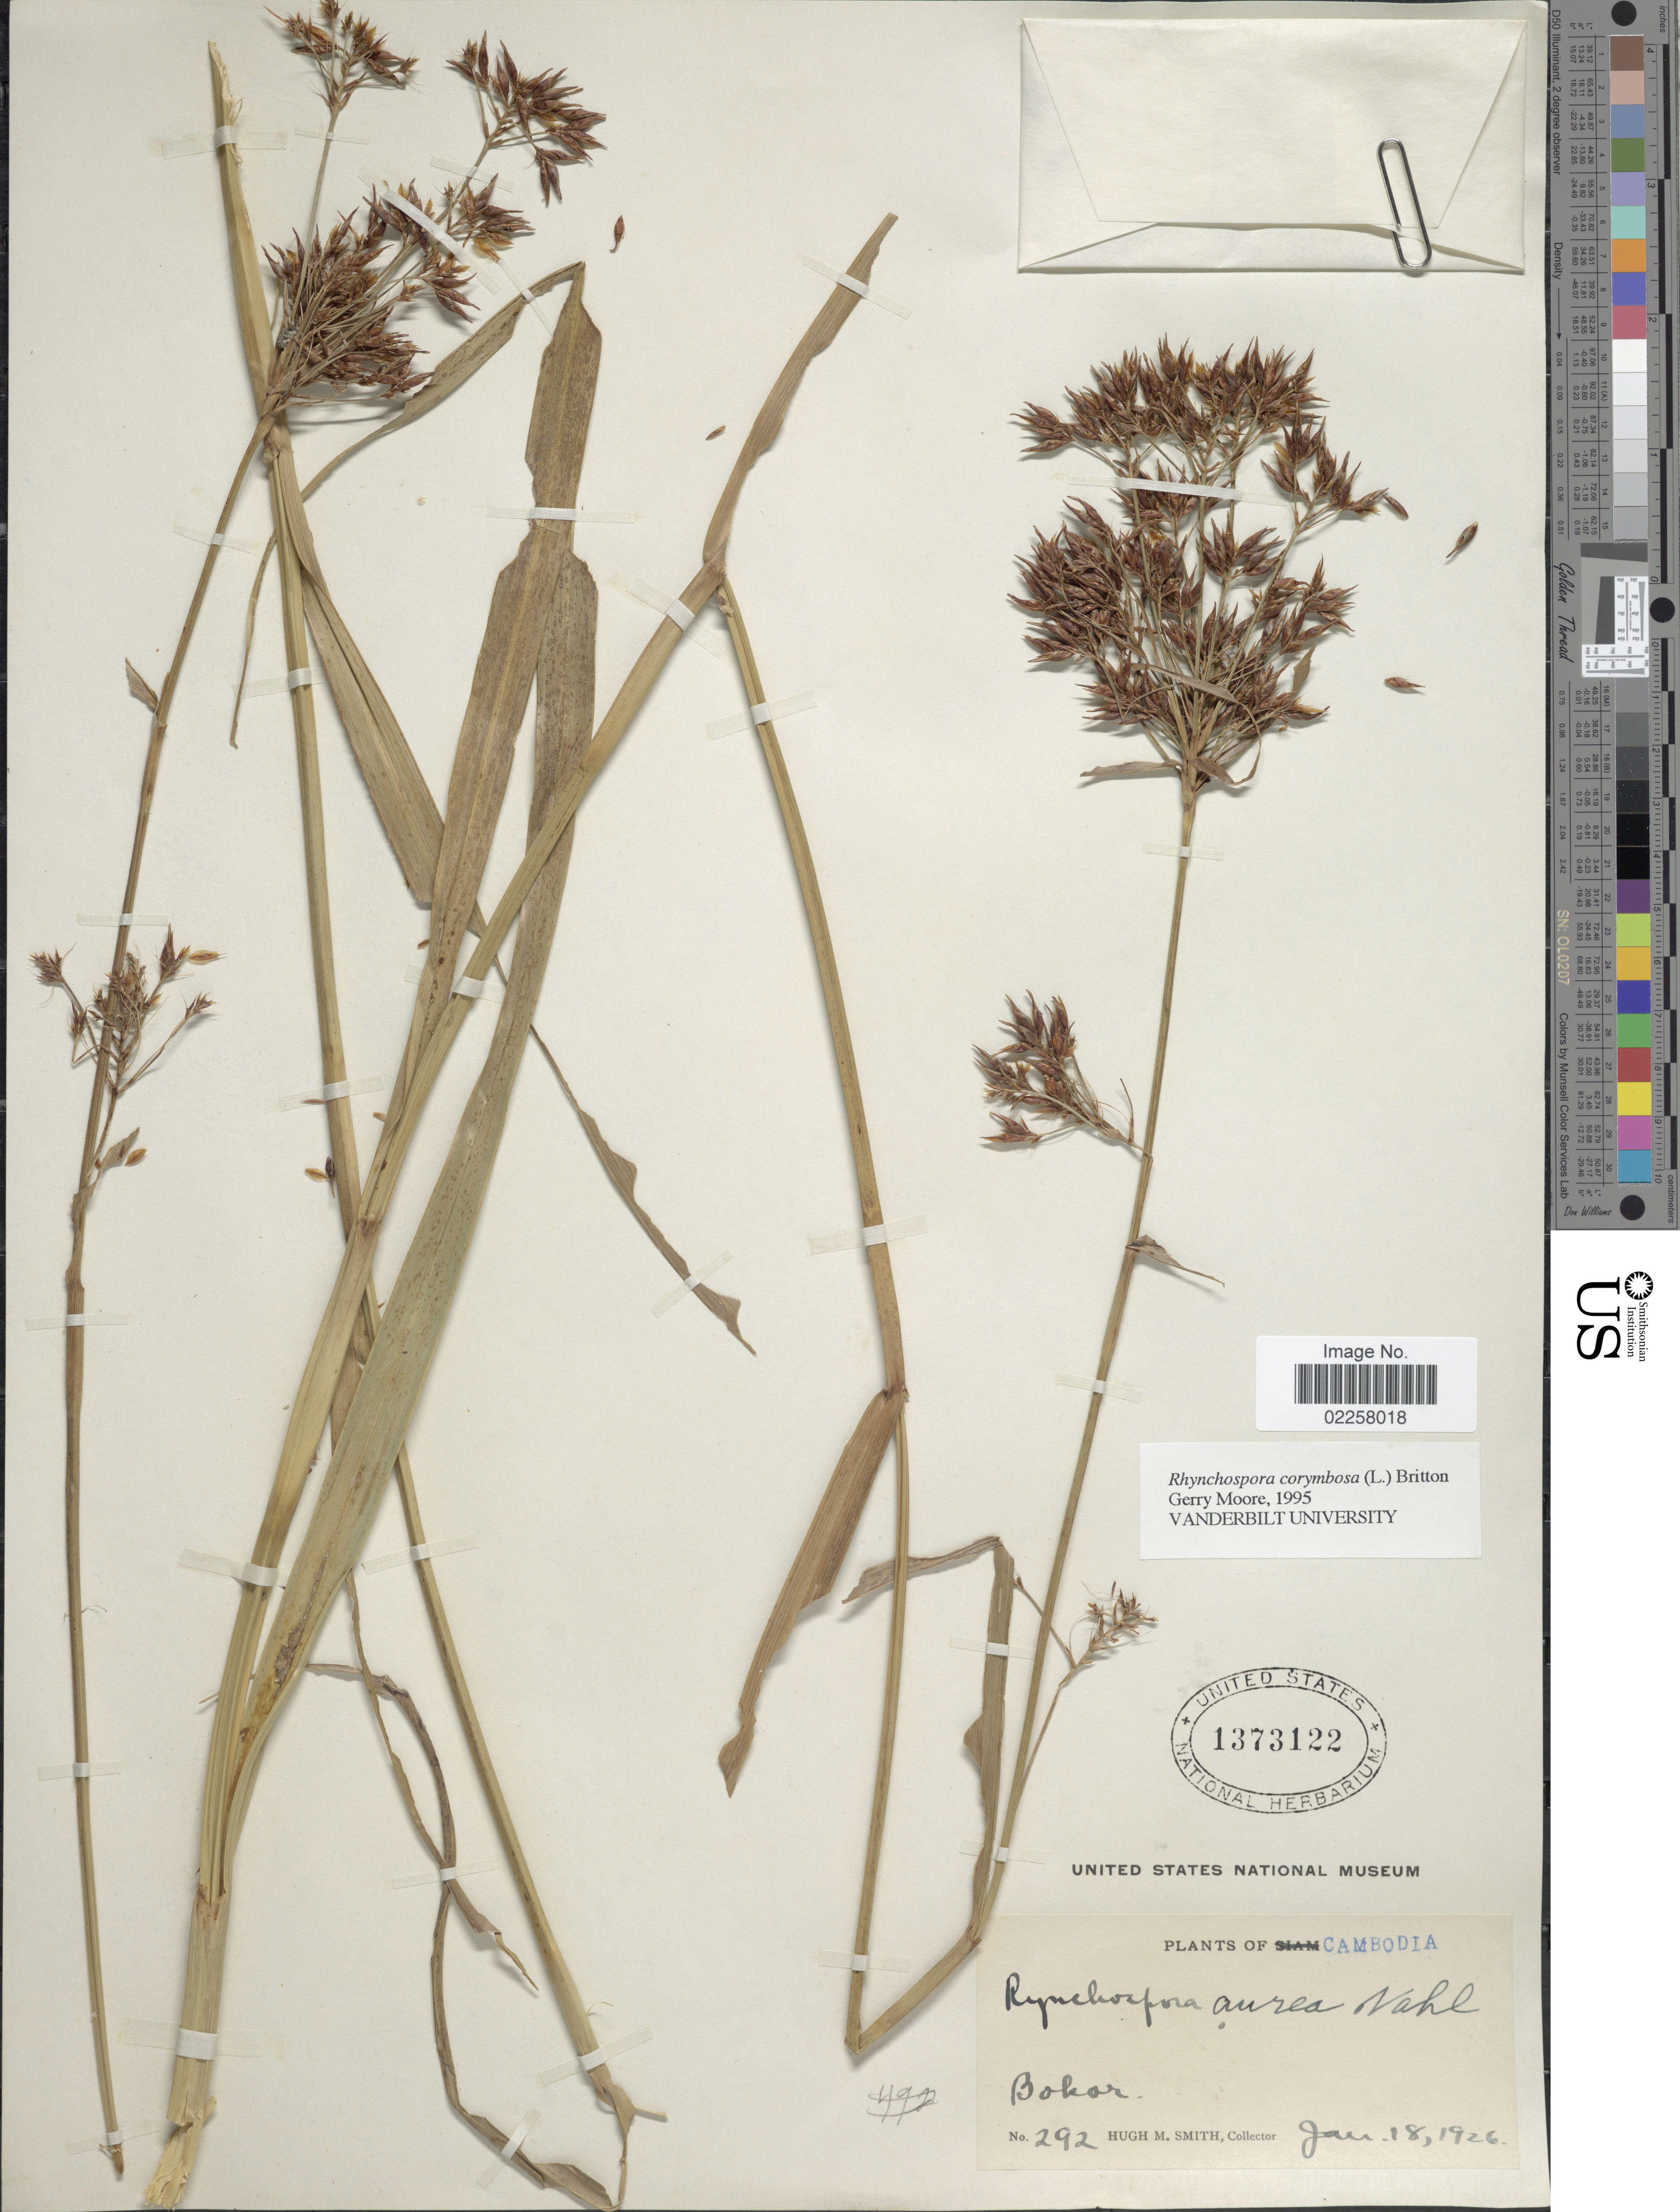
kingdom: Plantae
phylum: Tracheophyta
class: Liliopsida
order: Poales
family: Cyperaceae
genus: Rhynchospora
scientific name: Rhynchospora corymbosa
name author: (L.) Britton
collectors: H. M. Smith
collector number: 292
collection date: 1926-01-18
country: Cambodia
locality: Bokor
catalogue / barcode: US 1373122